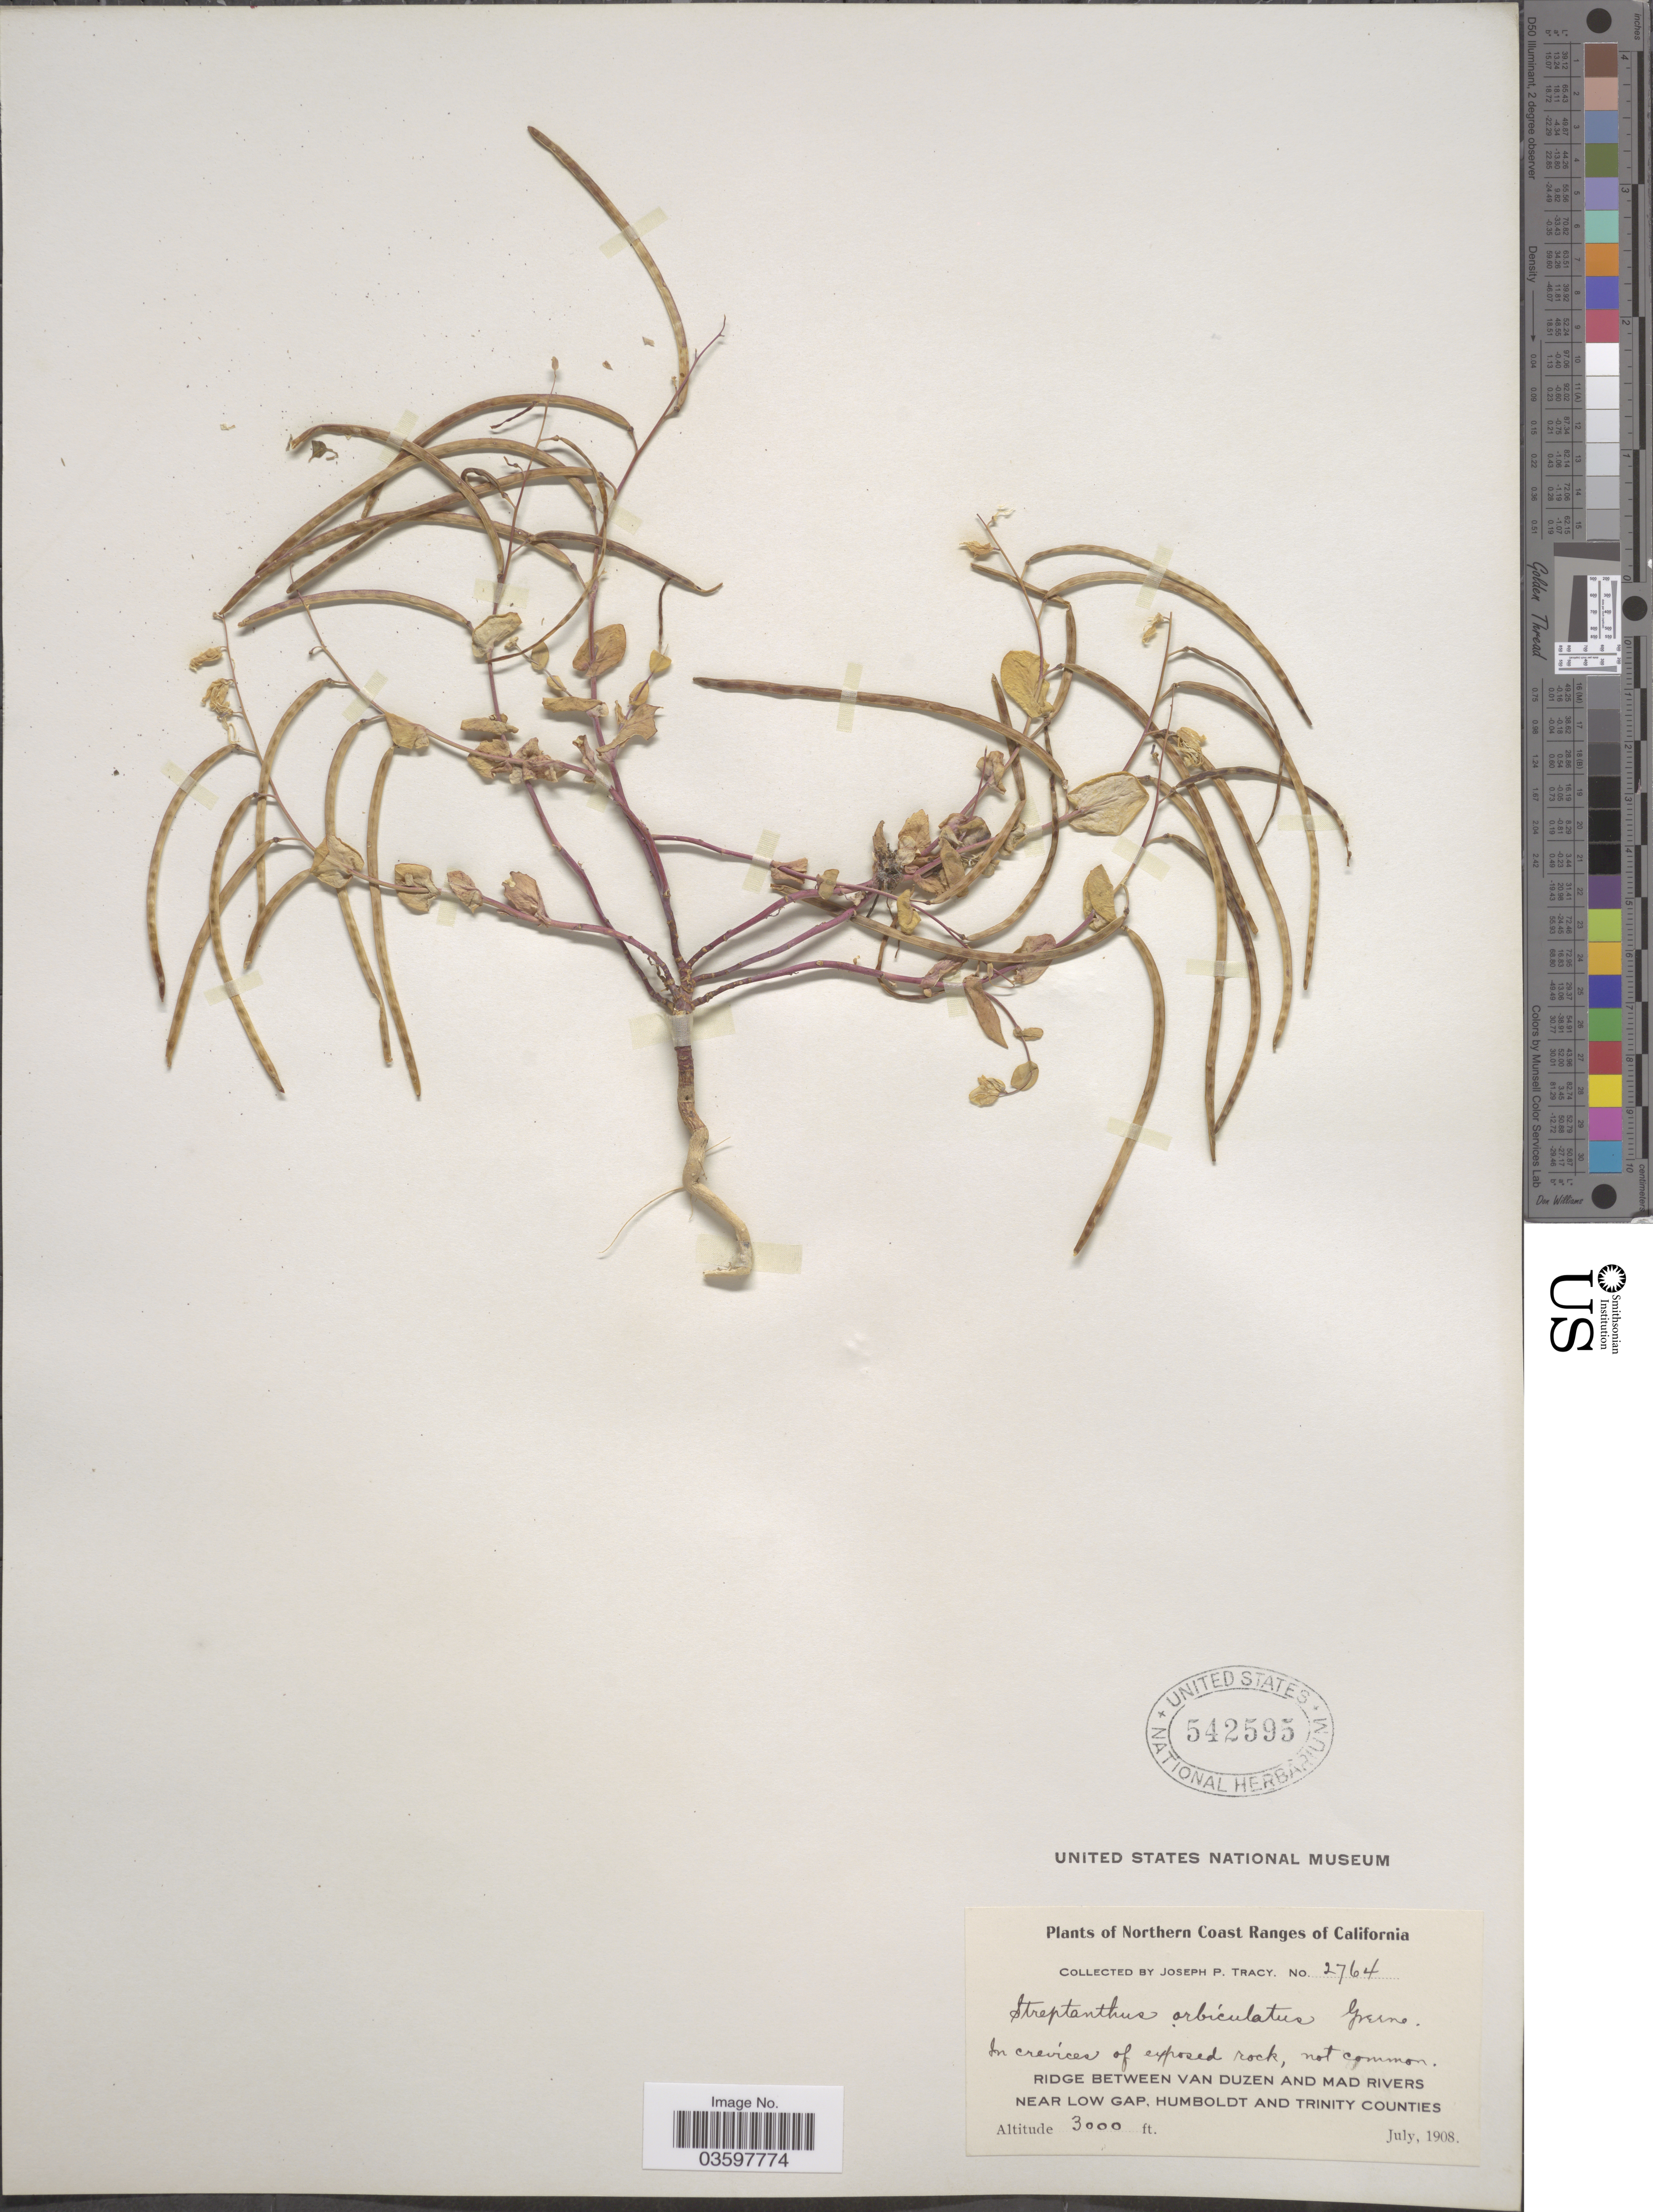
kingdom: Plantae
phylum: Tracheophyta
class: Magnoliopsida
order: Brassicales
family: Brassicaceae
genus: Streptanthus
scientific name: Streptanthus tortuosus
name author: Kellogg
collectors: J. Tracy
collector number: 2764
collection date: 1908-07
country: United States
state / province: California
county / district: Trinity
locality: Northern Coast Ranges of California. Ridge between van Duzen and Mad Rivers near Low Gap, Humboldt and Trinity Counties.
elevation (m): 914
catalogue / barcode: US 542595